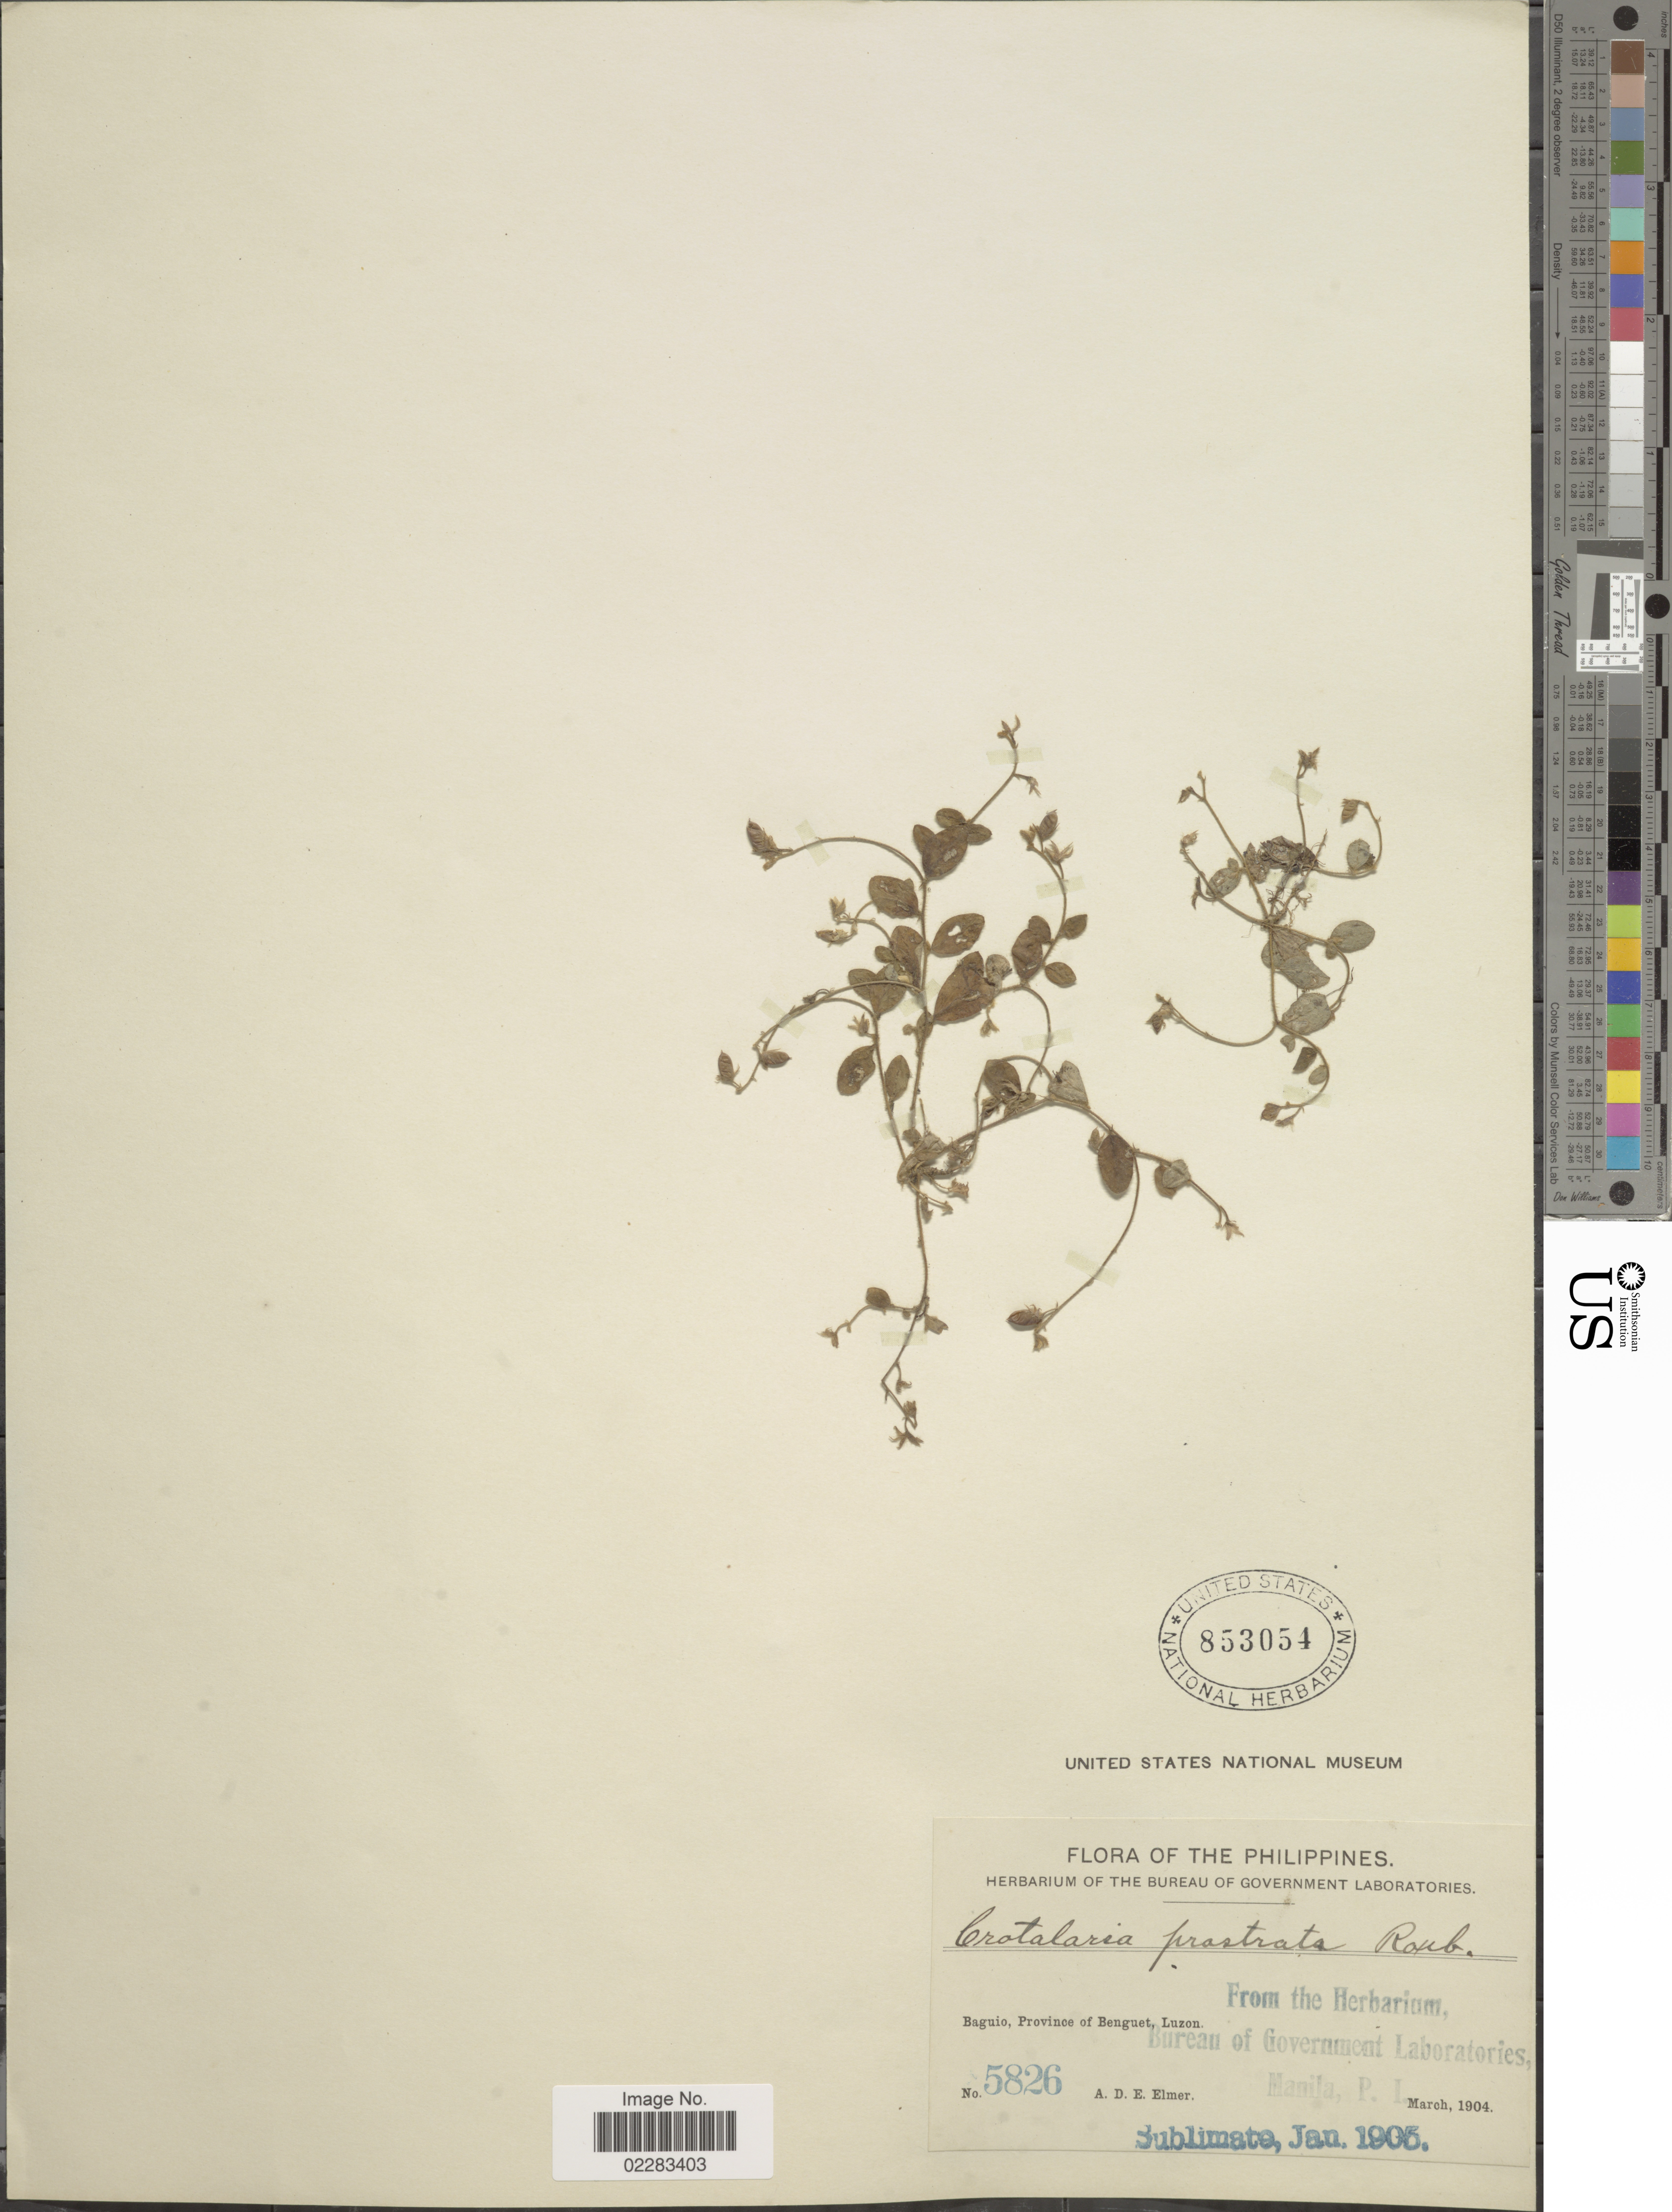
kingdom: Plantae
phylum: Tracheophyta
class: Magnoliopsida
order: Fabales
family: Fabaceae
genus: Crotalaria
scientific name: Crotalaria acicularis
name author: Ham.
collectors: A. D. E. Elmer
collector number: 5826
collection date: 1904-03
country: Philippines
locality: Baguio, Province of Benguet, Luzon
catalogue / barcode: US 853054